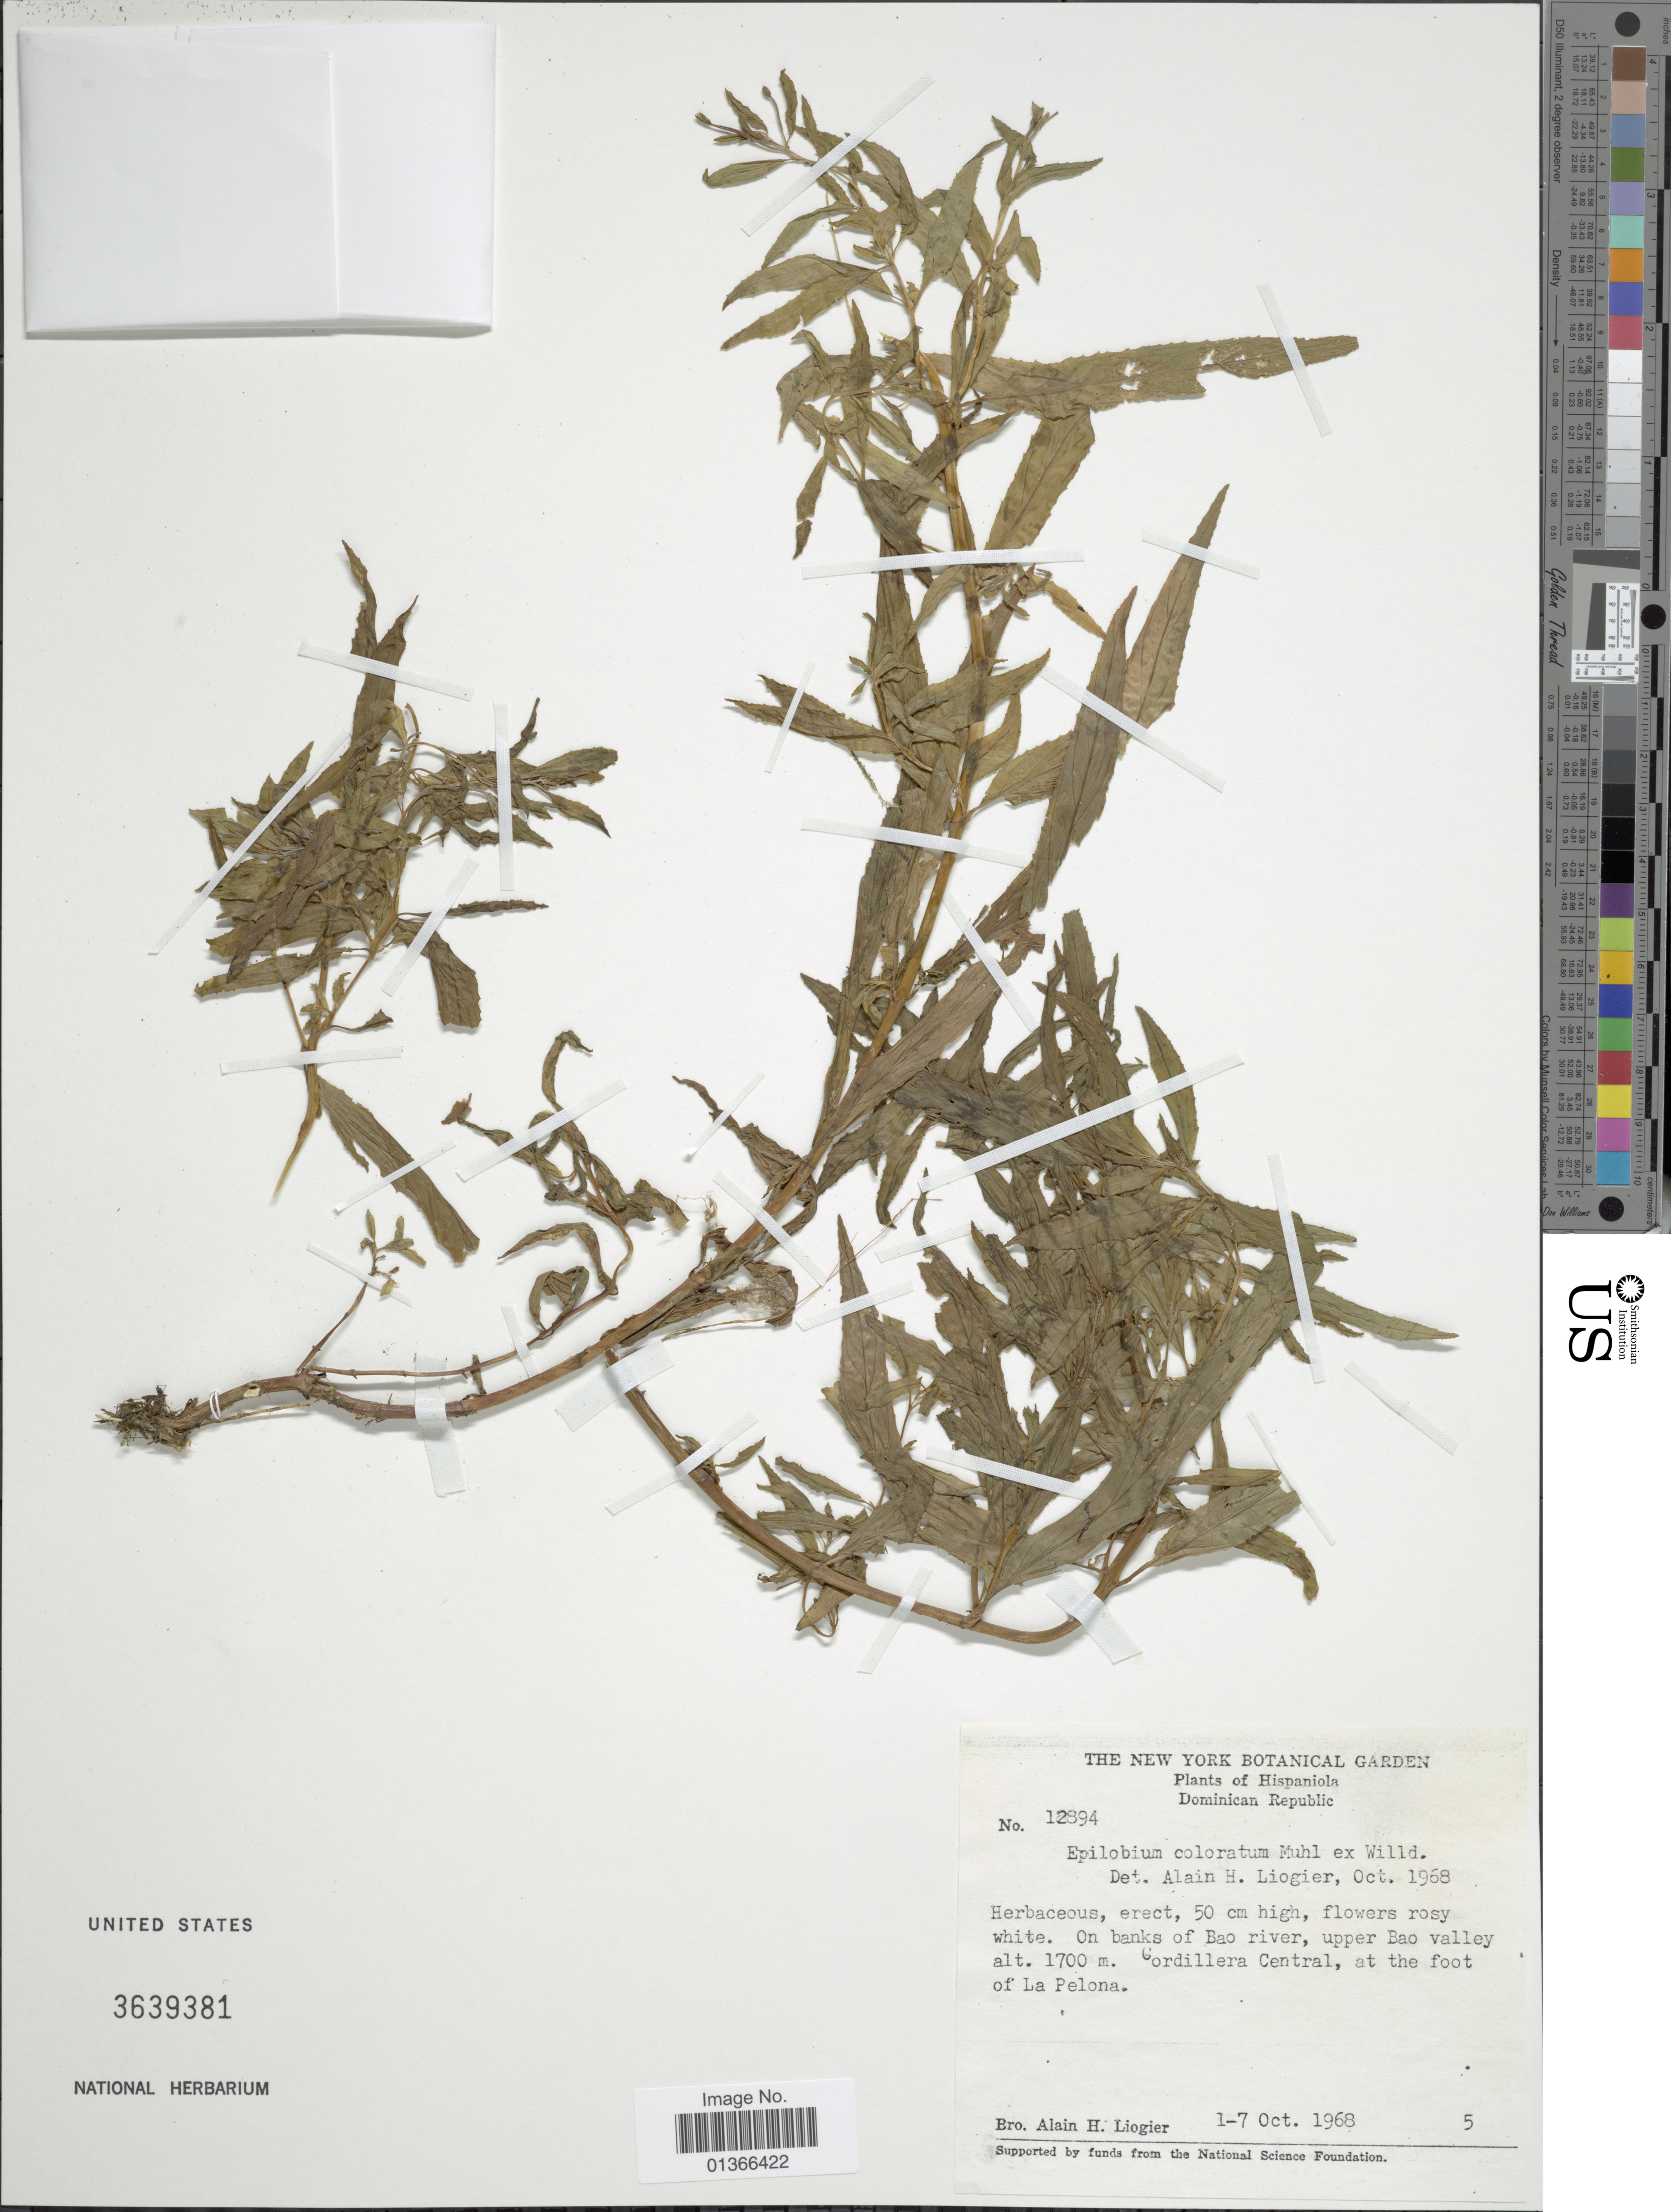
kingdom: Plantae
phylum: Tracheophyta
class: Magnoliopsida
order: Myrtales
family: Onagraceae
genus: Epilobium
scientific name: Epilobium coloratum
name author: Biehler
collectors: A. H. Liogier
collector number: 12894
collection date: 1968-10-01/1968-10-07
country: Dominican Republic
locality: Hispaniola. On banks of Bao river, upper Bao valley. Cordillera Central, at the foot of La Pelona.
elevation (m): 1700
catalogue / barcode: US 3639381